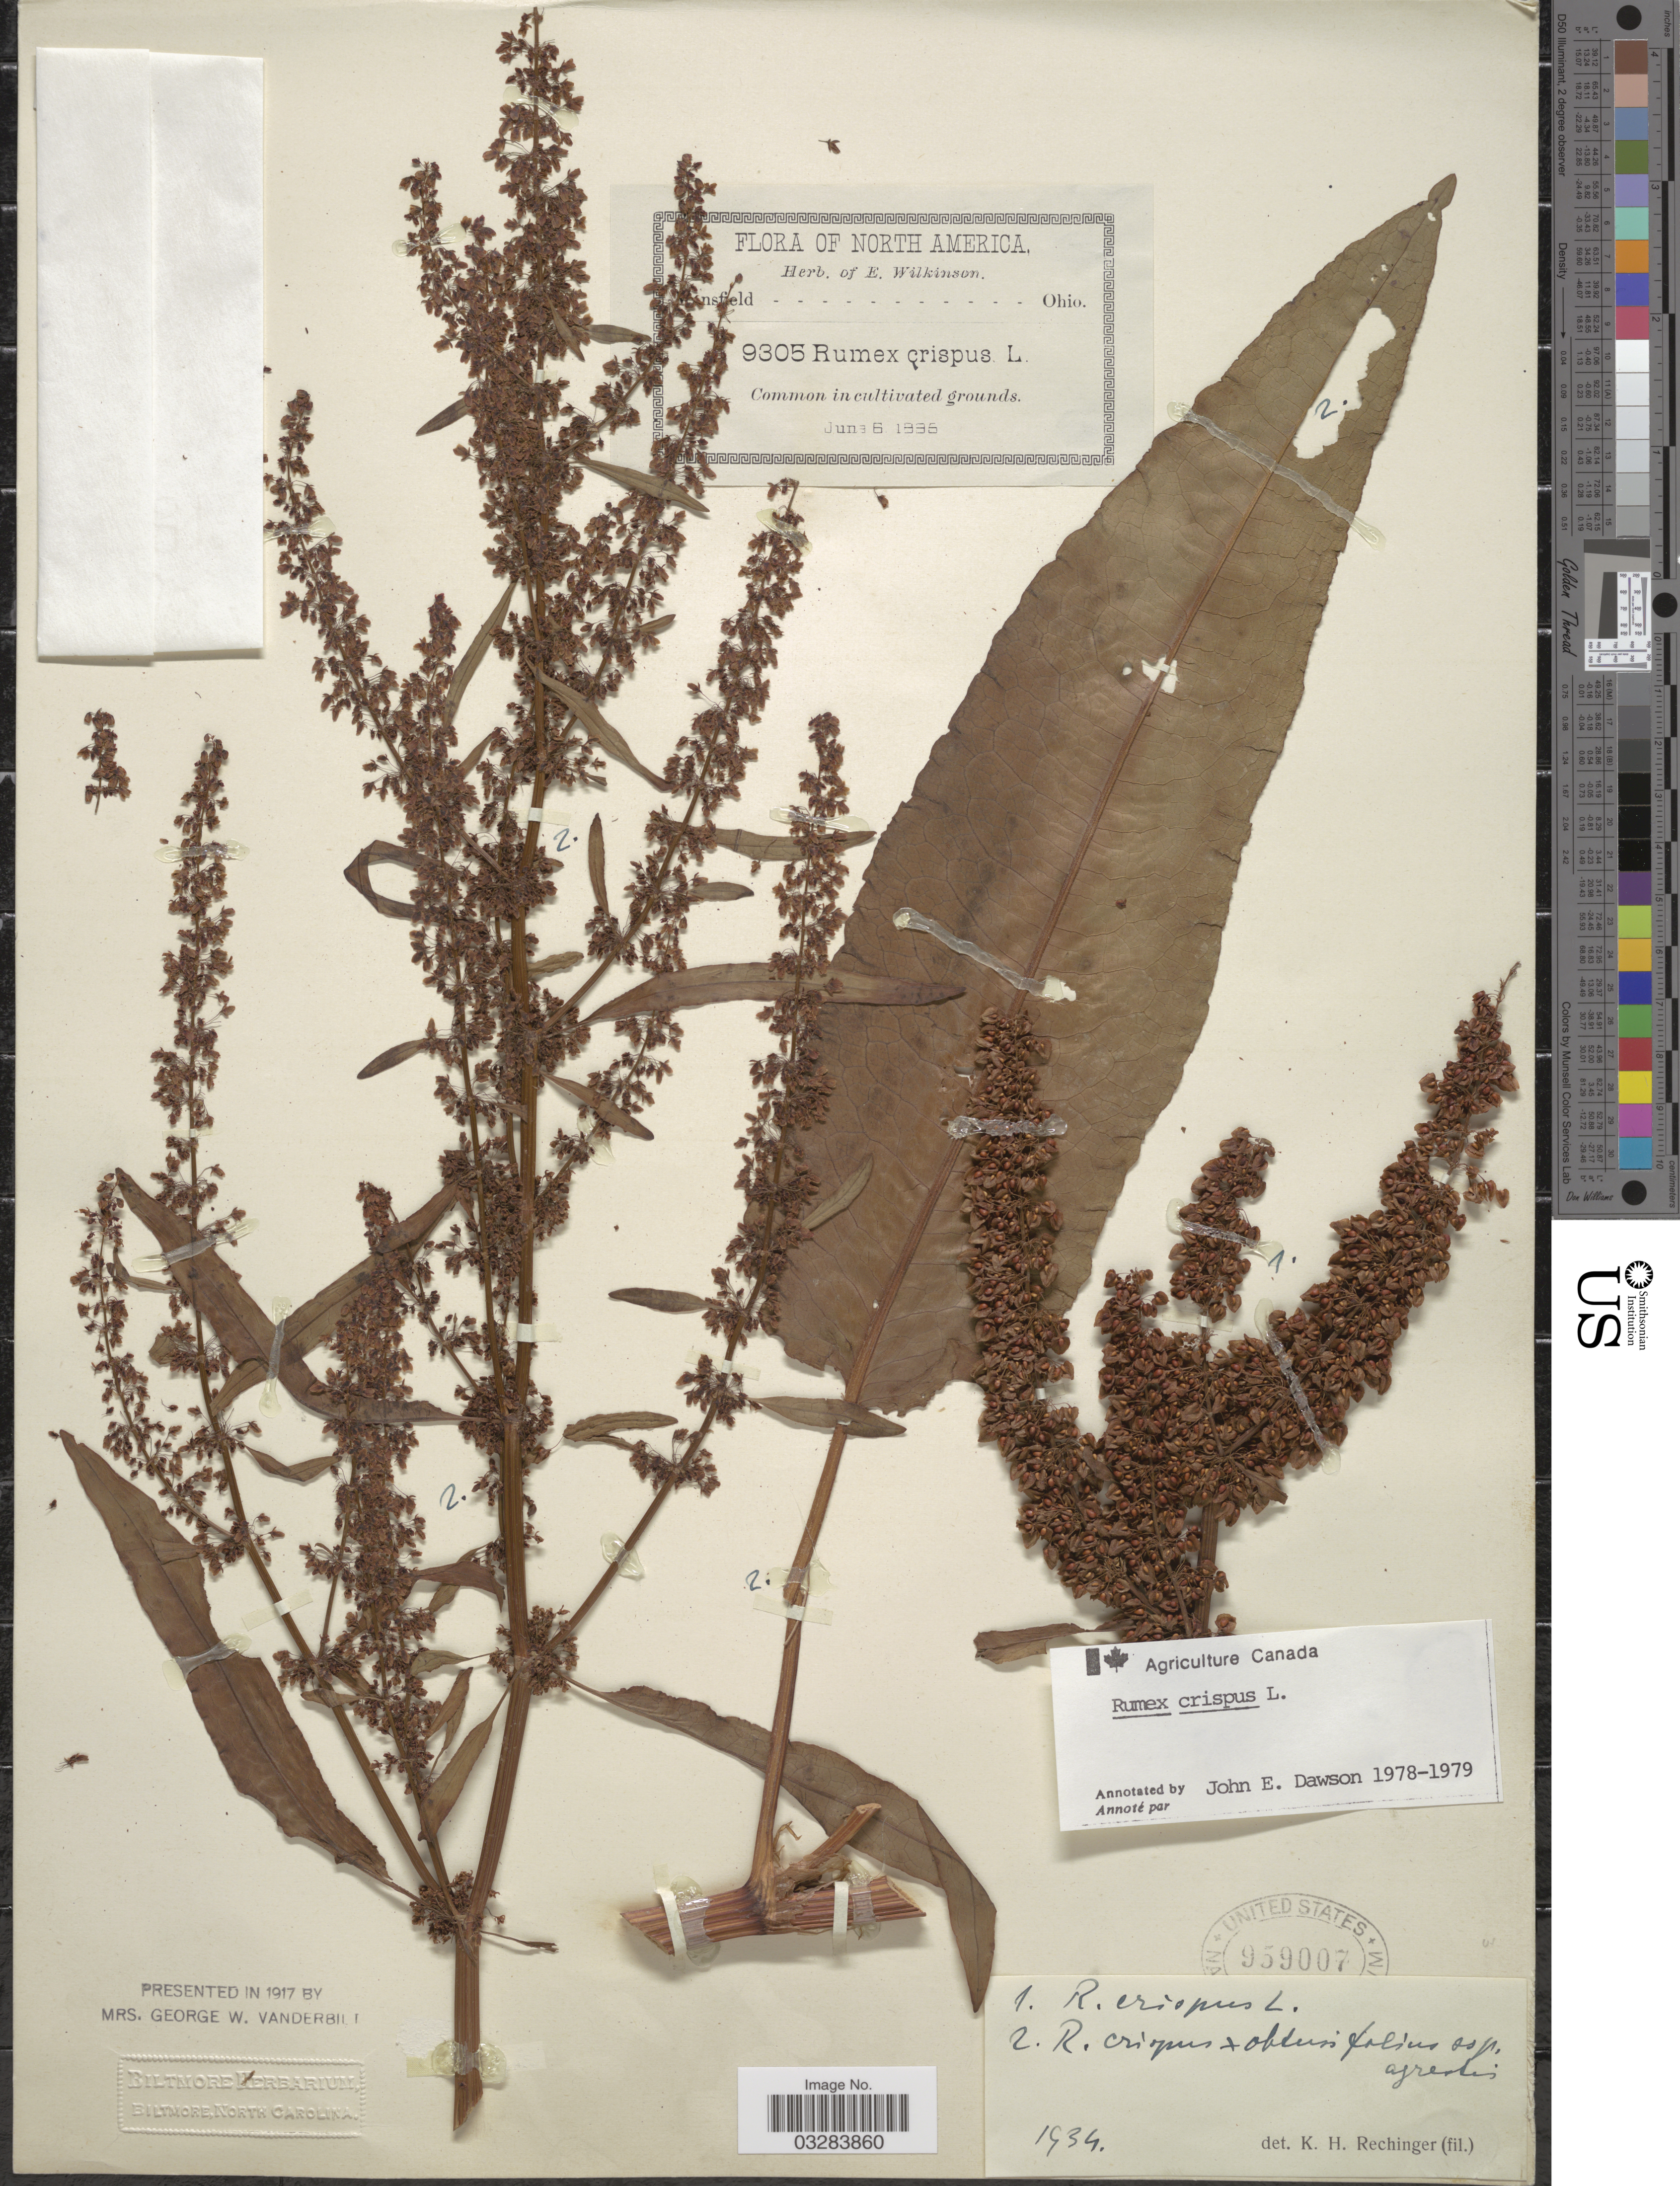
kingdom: Plantae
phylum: Tracheophyta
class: Magnoliopsida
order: Caryophyllales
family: Polygonaceae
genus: Rumex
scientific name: Rumex crispus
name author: L.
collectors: ex herb. E. Wilkinson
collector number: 9305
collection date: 1996-06-06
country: United States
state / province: Ohio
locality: Mansfield.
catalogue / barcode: US 959007